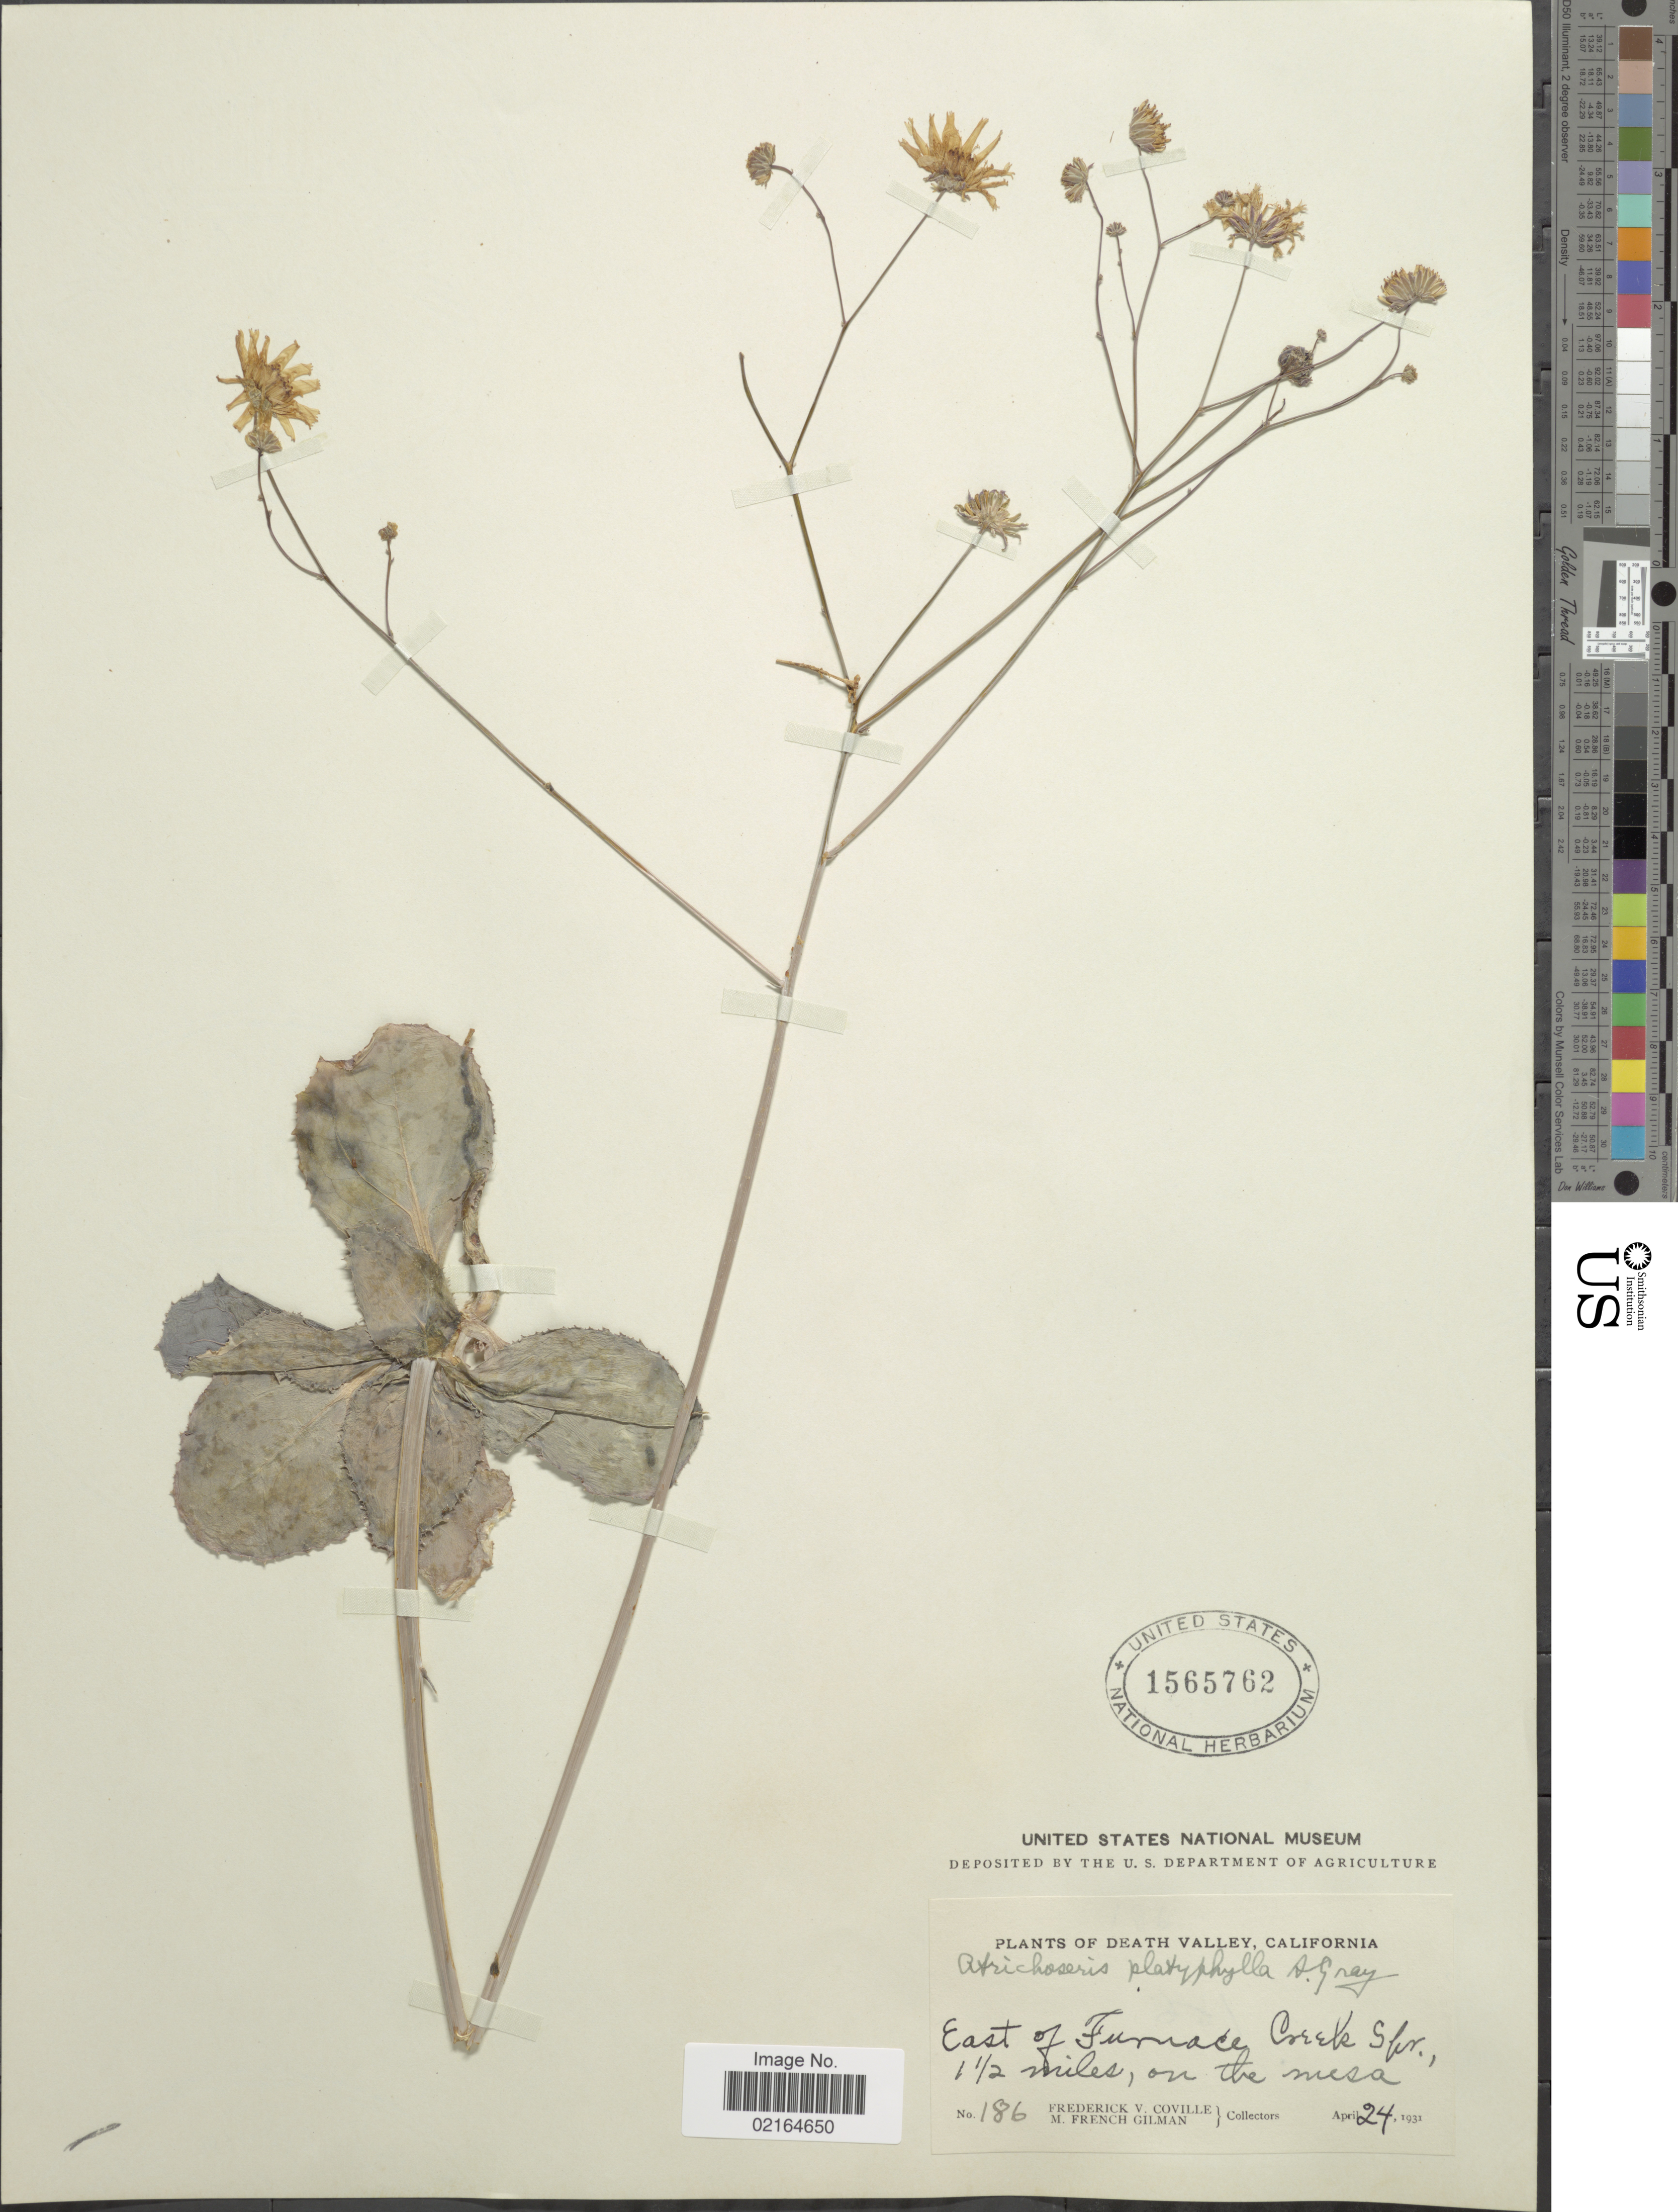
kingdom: Plantae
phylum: Tracheophyta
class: Magnoliopsida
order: Asterales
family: Asteraceae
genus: Atrichoseris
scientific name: Atrichoseris platyphylla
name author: A. Gray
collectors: F. V. Coville & M. F. Gilman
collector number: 186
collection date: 1931-04-24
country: United States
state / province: California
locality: Death Valley, California, East of Furnace Creek Spr., 1½ miles, on the mesa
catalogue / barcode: US 1565762